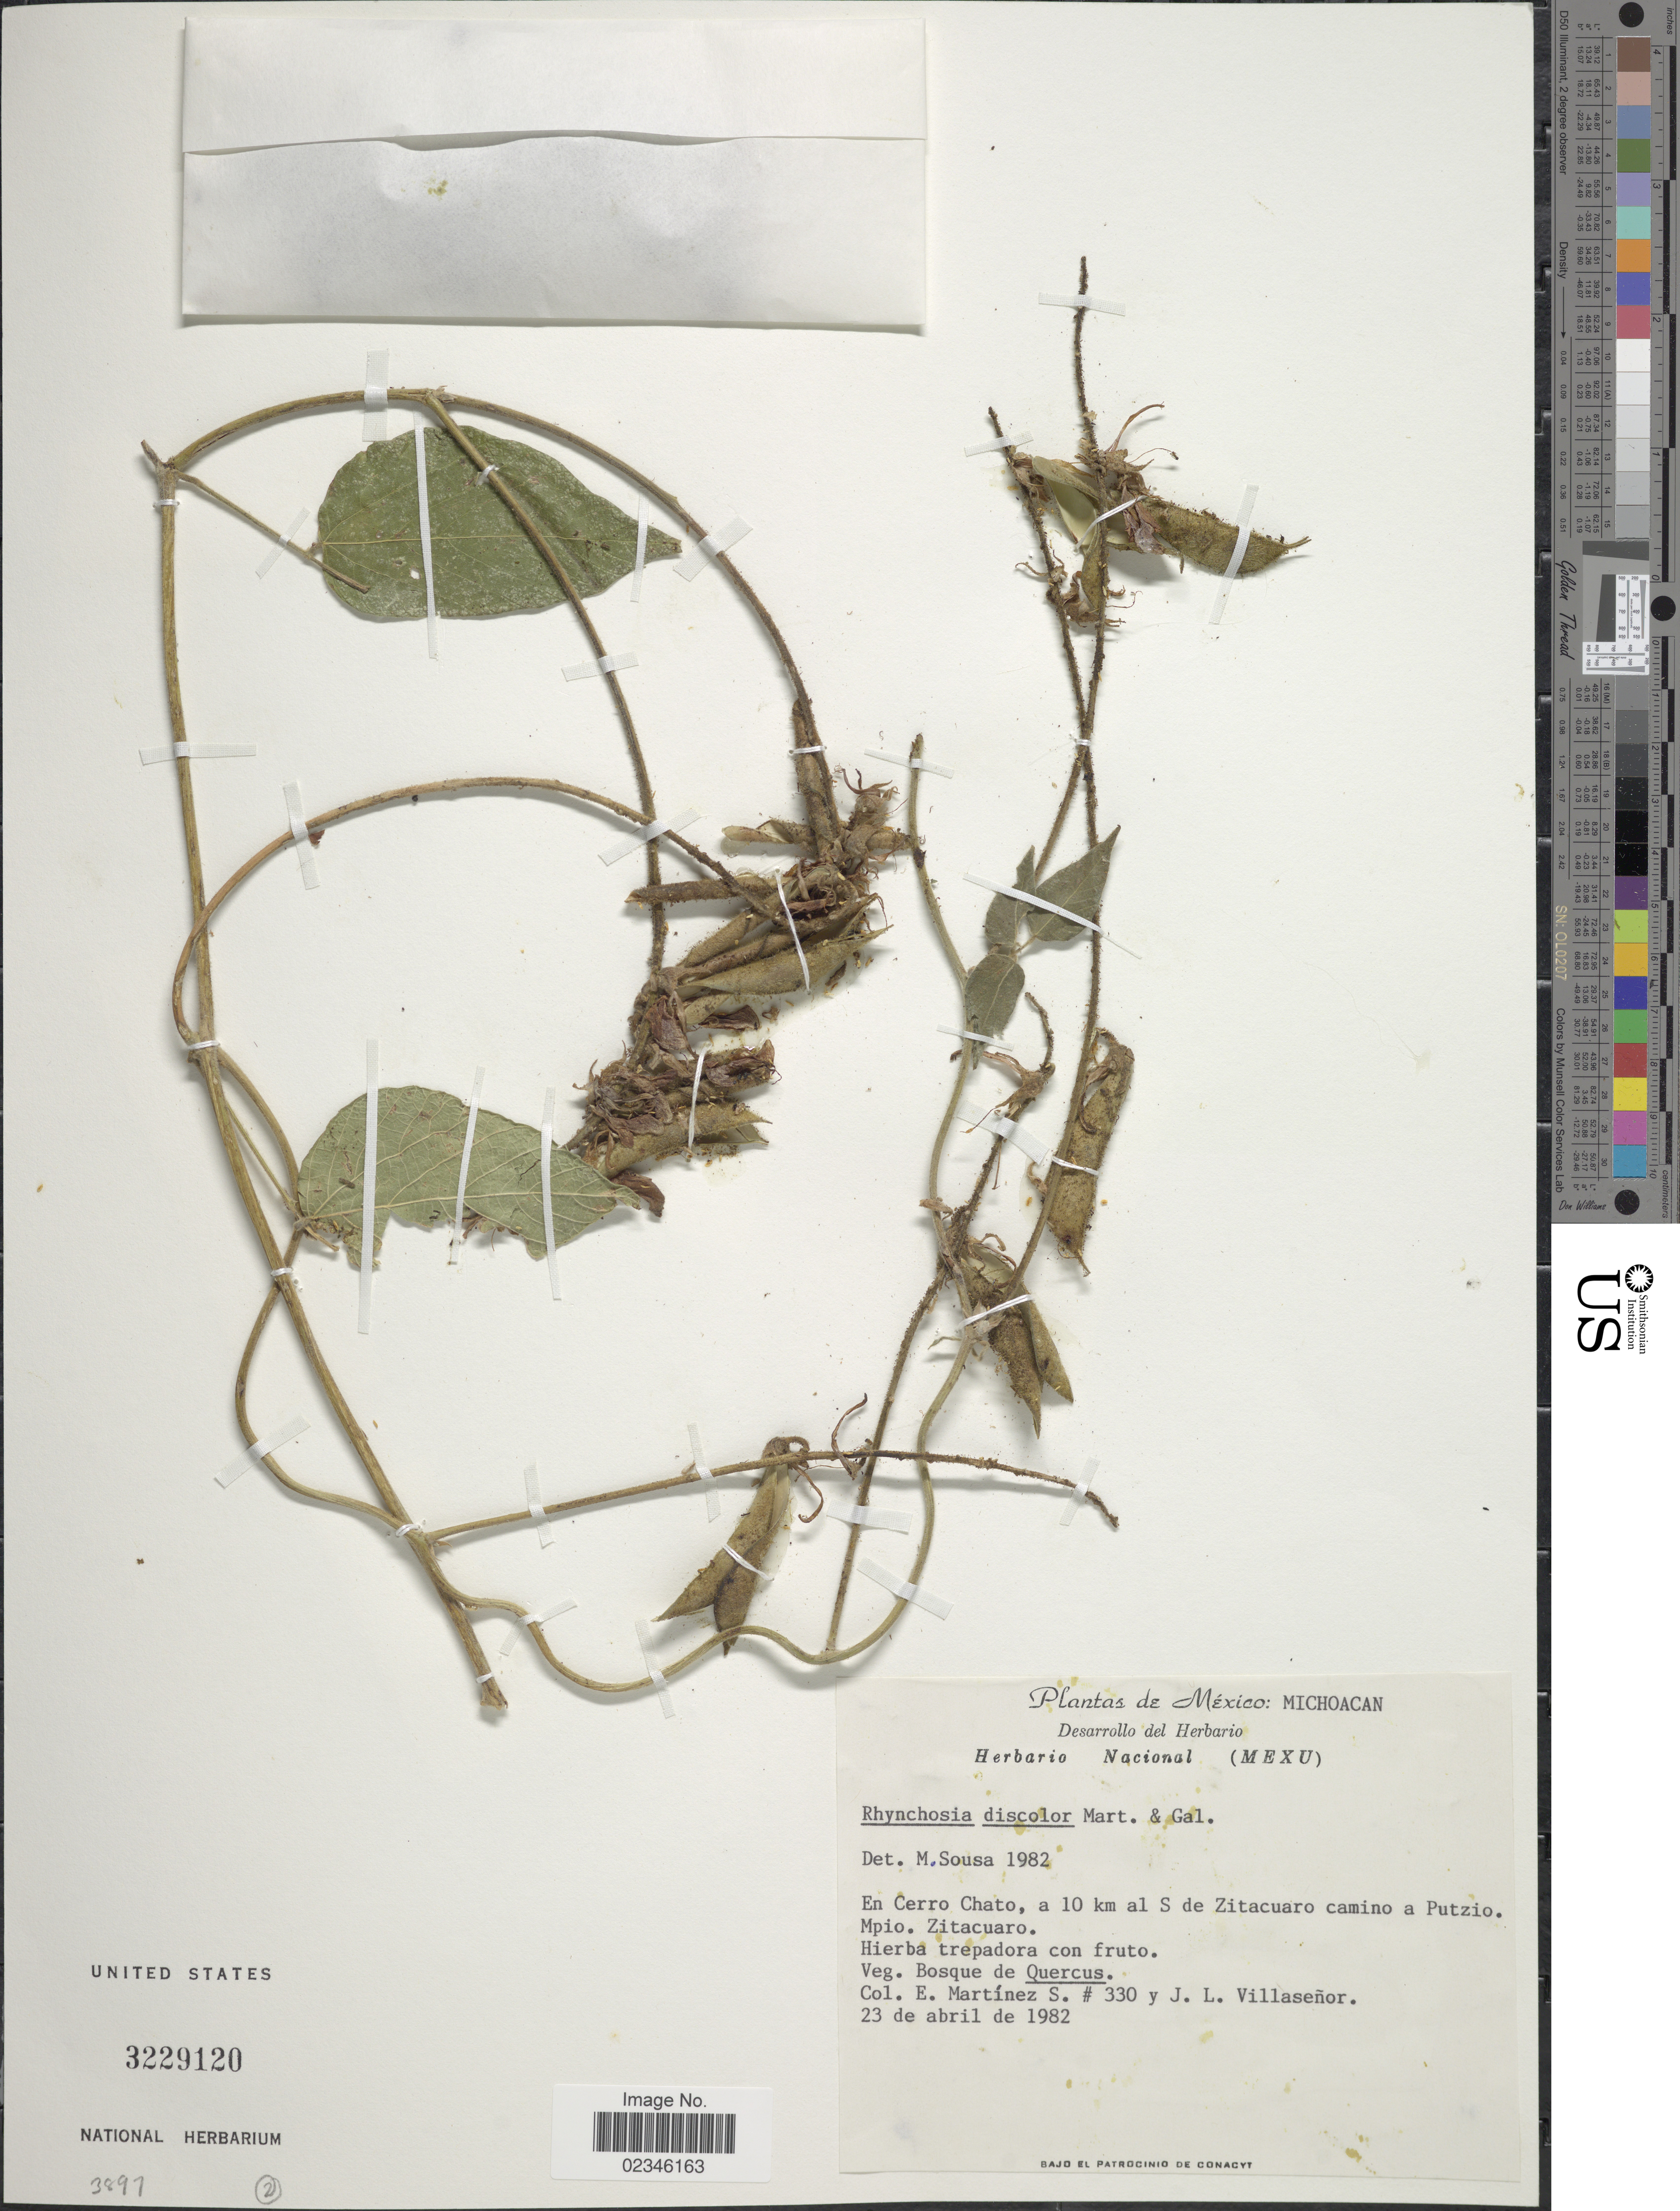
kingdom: Plantae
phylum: Tracheophyta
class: Magnoliopsida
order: Fabales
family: Fabaceae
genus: Rhynchosia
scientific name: Rhynchosia discolor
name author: M. Martens & Galeotti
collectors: E. M. Martínez S. & J. Villaseñor R.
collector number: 330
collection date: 1982-04-23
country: Mexico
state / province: Michoacán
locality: En Cerro Chato, a 10 km al S de Zitacuaro camino a Putzio. Mpio. Zitacuaro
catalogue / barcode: US 3229120